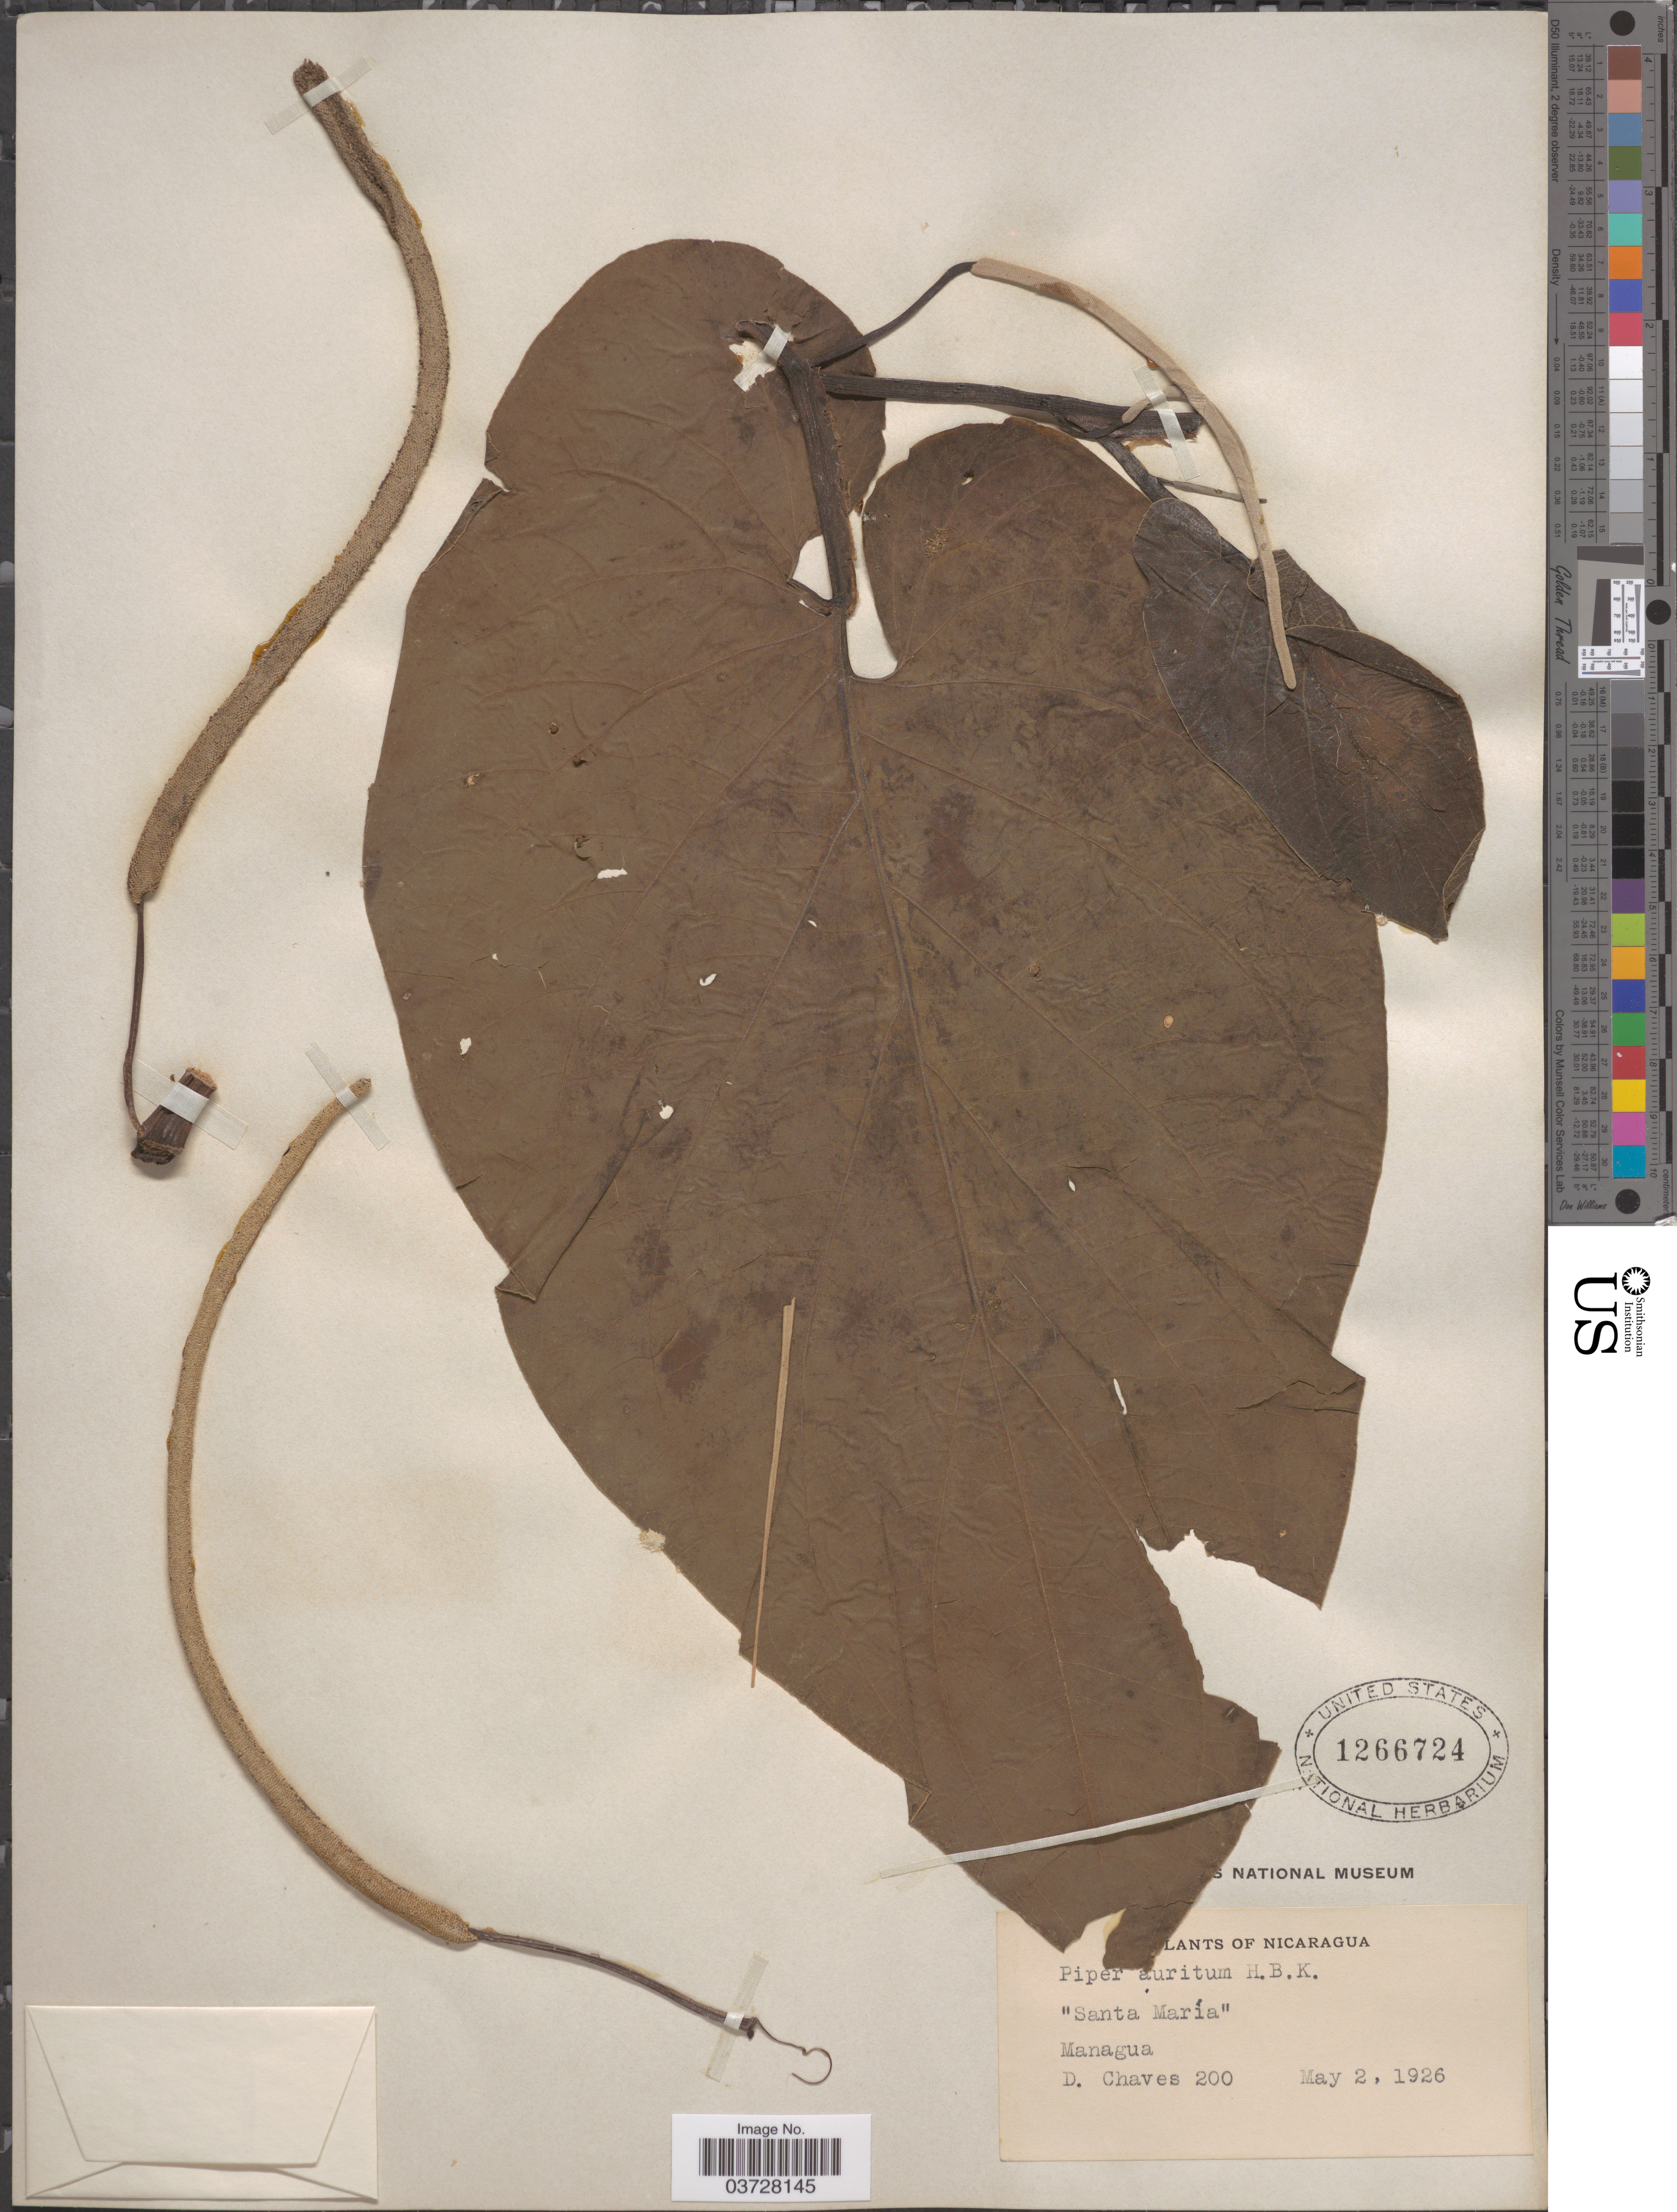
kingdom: Plantae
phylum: Tracheophyta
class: Magnoliopsida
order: Piperales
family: Piperaceae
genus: Piper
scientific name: Piper auritum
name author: Kunth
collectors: D. Chaves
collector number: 200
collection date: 1926-05-02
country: Nicaragua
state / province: Managua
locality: Santa María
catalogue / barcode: US 1266724